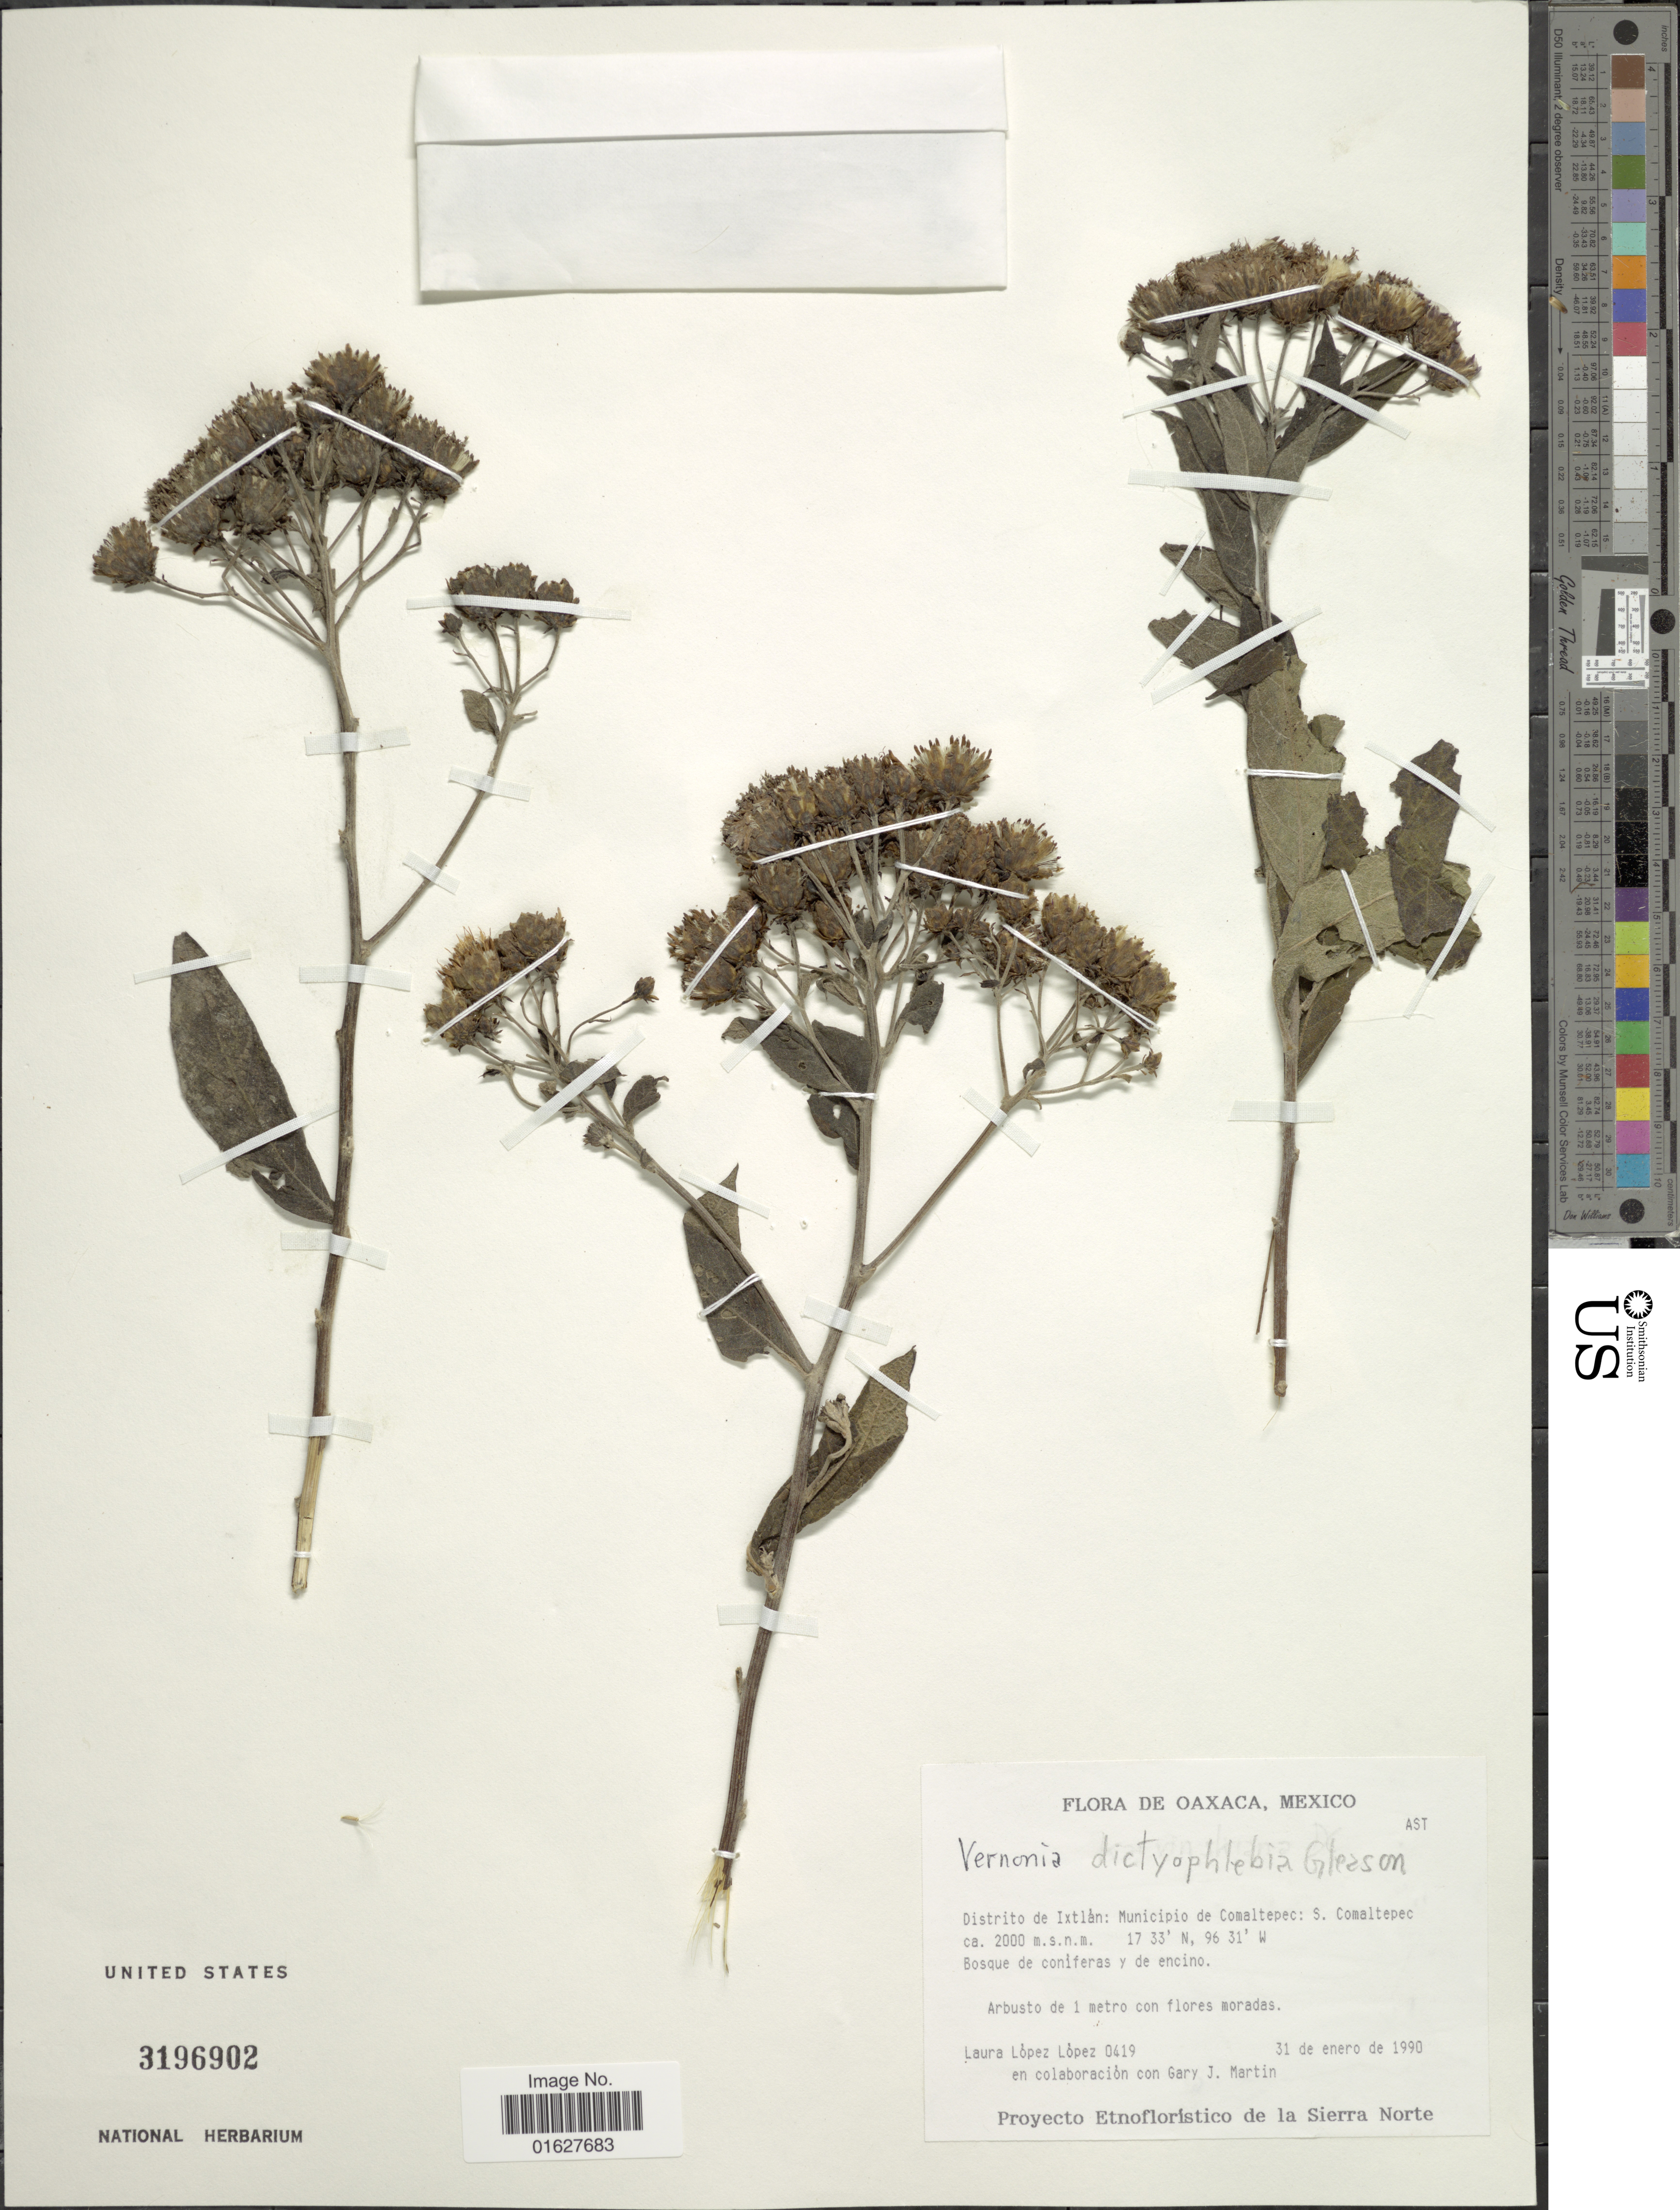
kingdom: Plantae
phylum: Tracheophyta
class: Magnoliopsida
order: Asterales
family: Asteraceae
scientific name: Vickianthus inuloides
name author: (DC.) H. Rob.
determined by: Renon, Polla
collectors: L. Lopez & G. J. Martin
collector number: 0419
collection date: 1990-01-31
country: Mexico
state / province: Oaxaca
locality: Oaxaca, México. Distrito Ixtlan: Municipio de Comaltepec: S. Comaltepec. Bosque de coniferas y de encino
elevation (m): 2000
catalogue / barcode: US 3196902